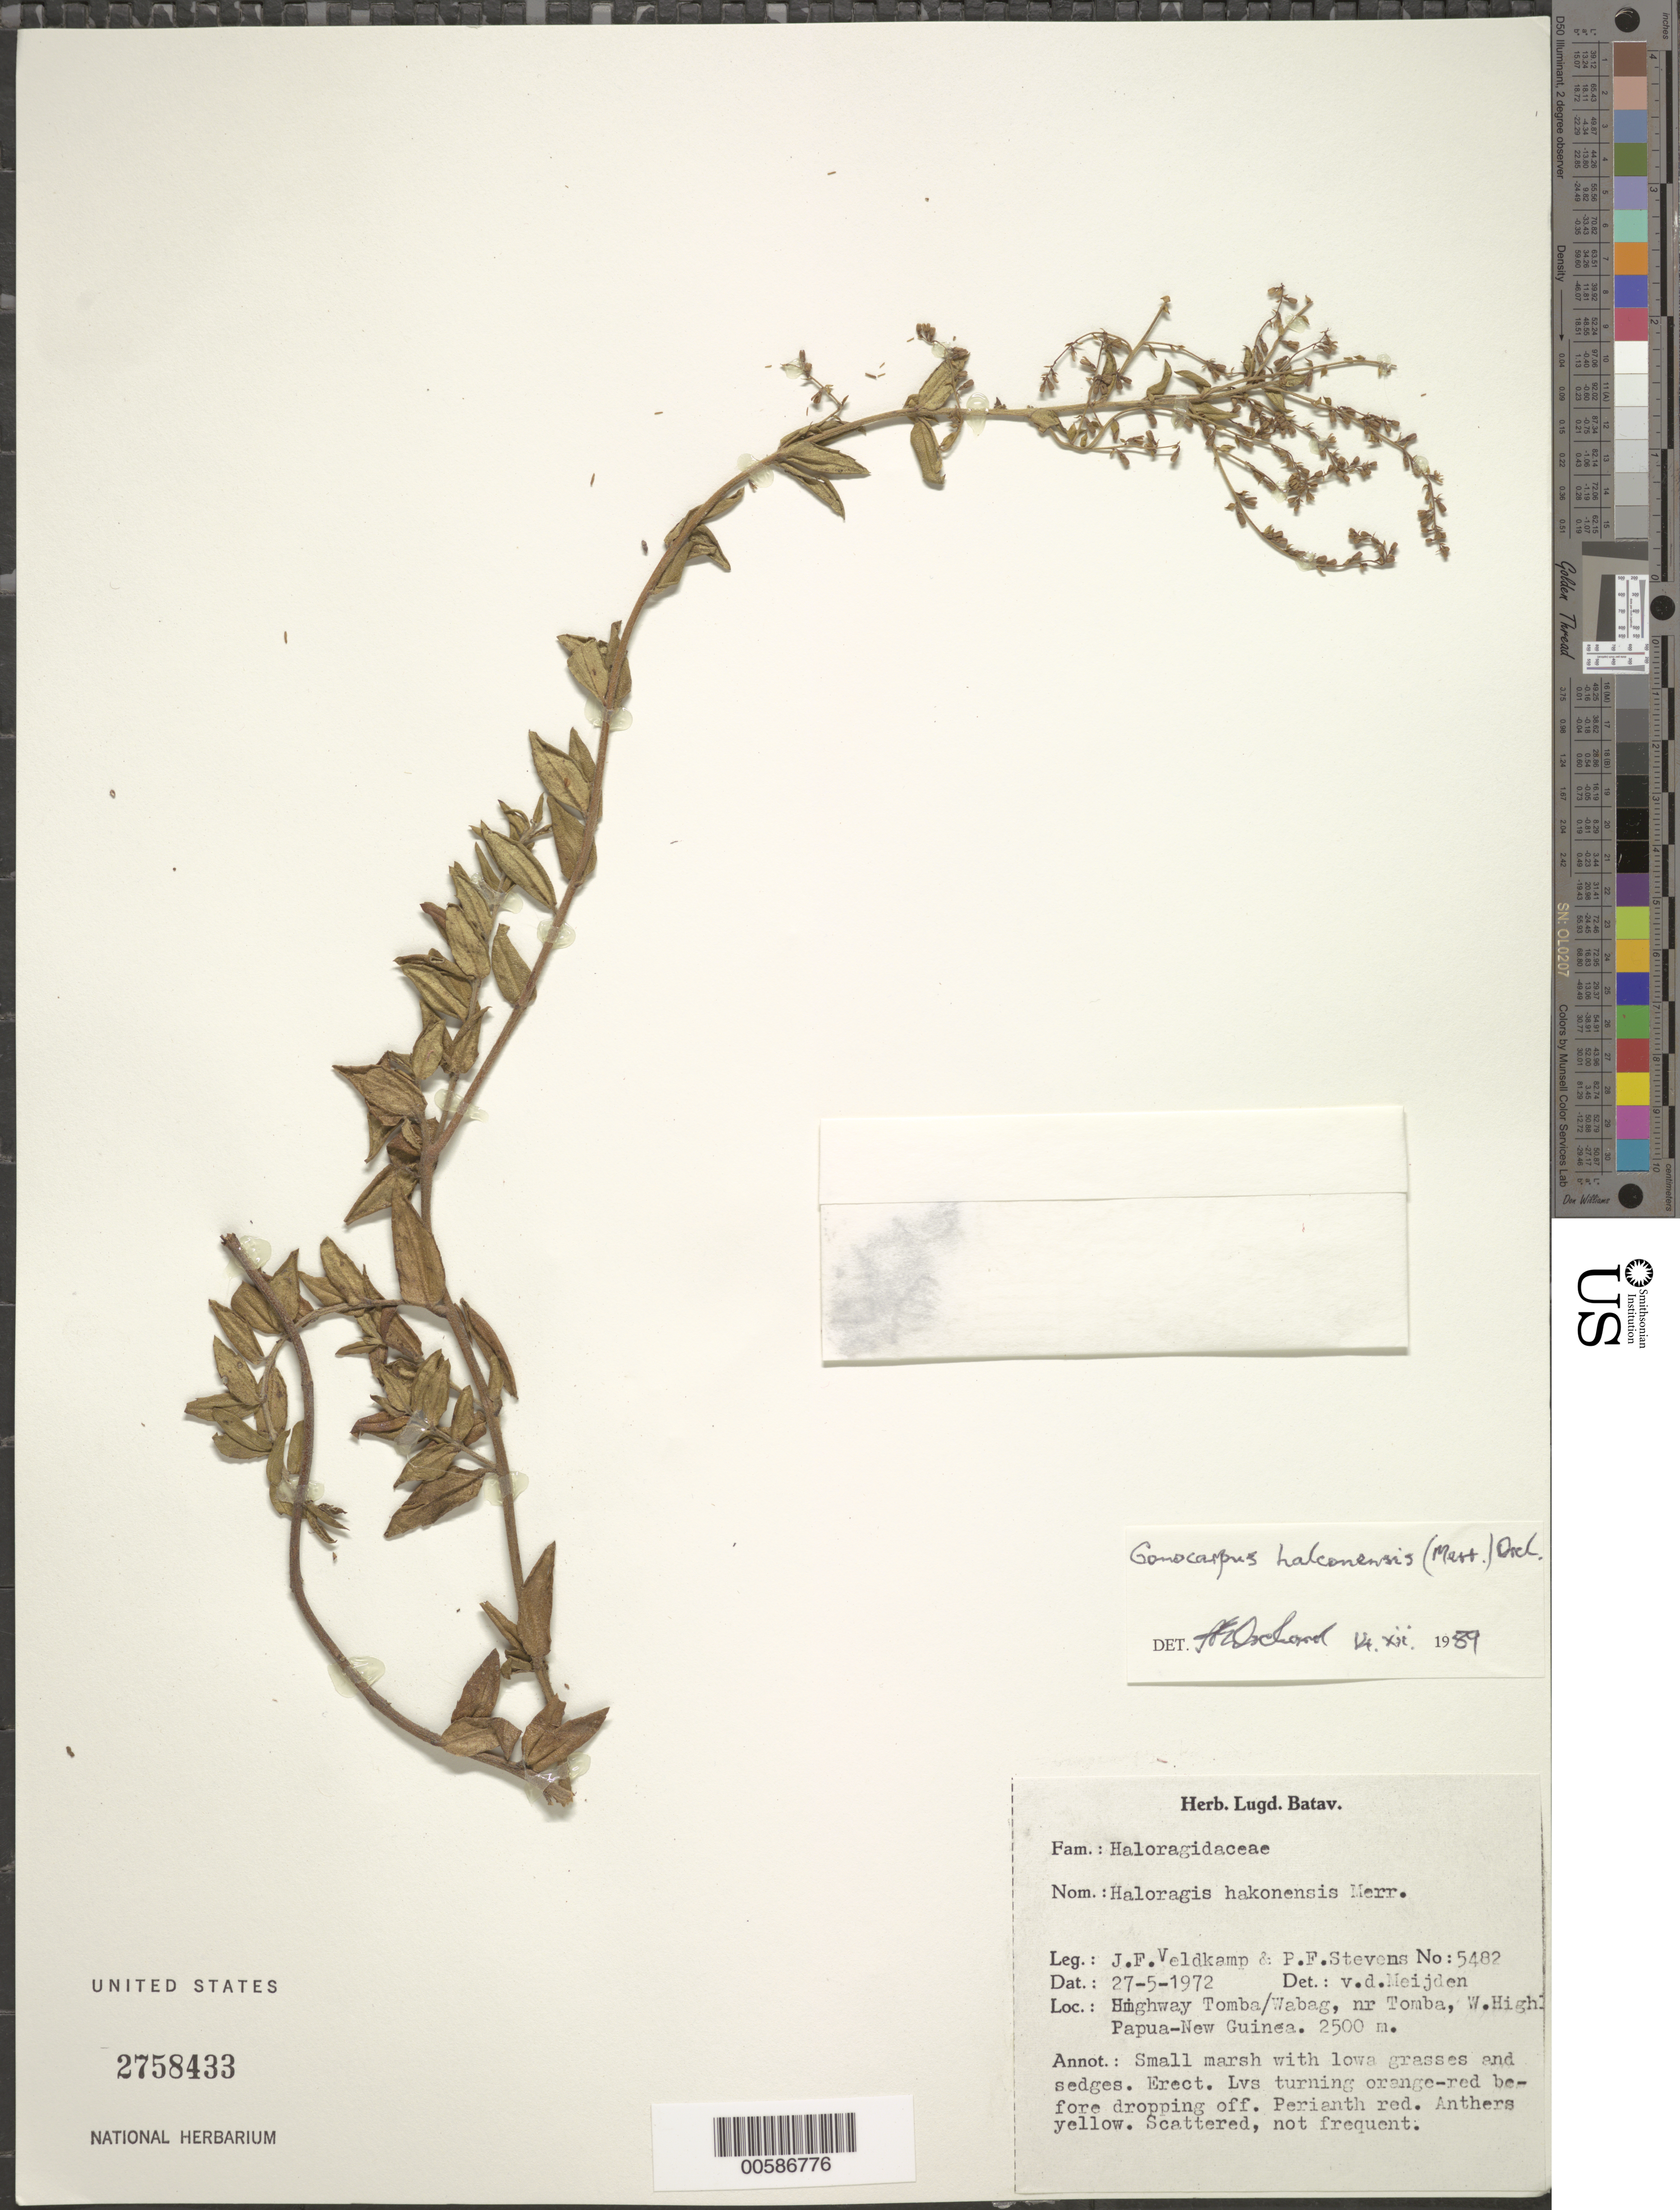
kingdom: Plantae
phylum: Tracheophyta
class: Magnoliopsida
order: Saxifragales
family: Haloragaceae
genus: Gonocarpus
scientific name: Gonocarpus halconensis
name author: (Merr.) Orchard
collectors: J. F. Veldkamp & P. F. Stevens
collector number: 5482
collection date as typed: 27 May 1972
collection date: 1972-05-27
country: Papua New Guinea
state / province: Western Highlands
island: New Guinea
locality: Tomba - Wabag Highway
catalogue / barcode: US 2758433